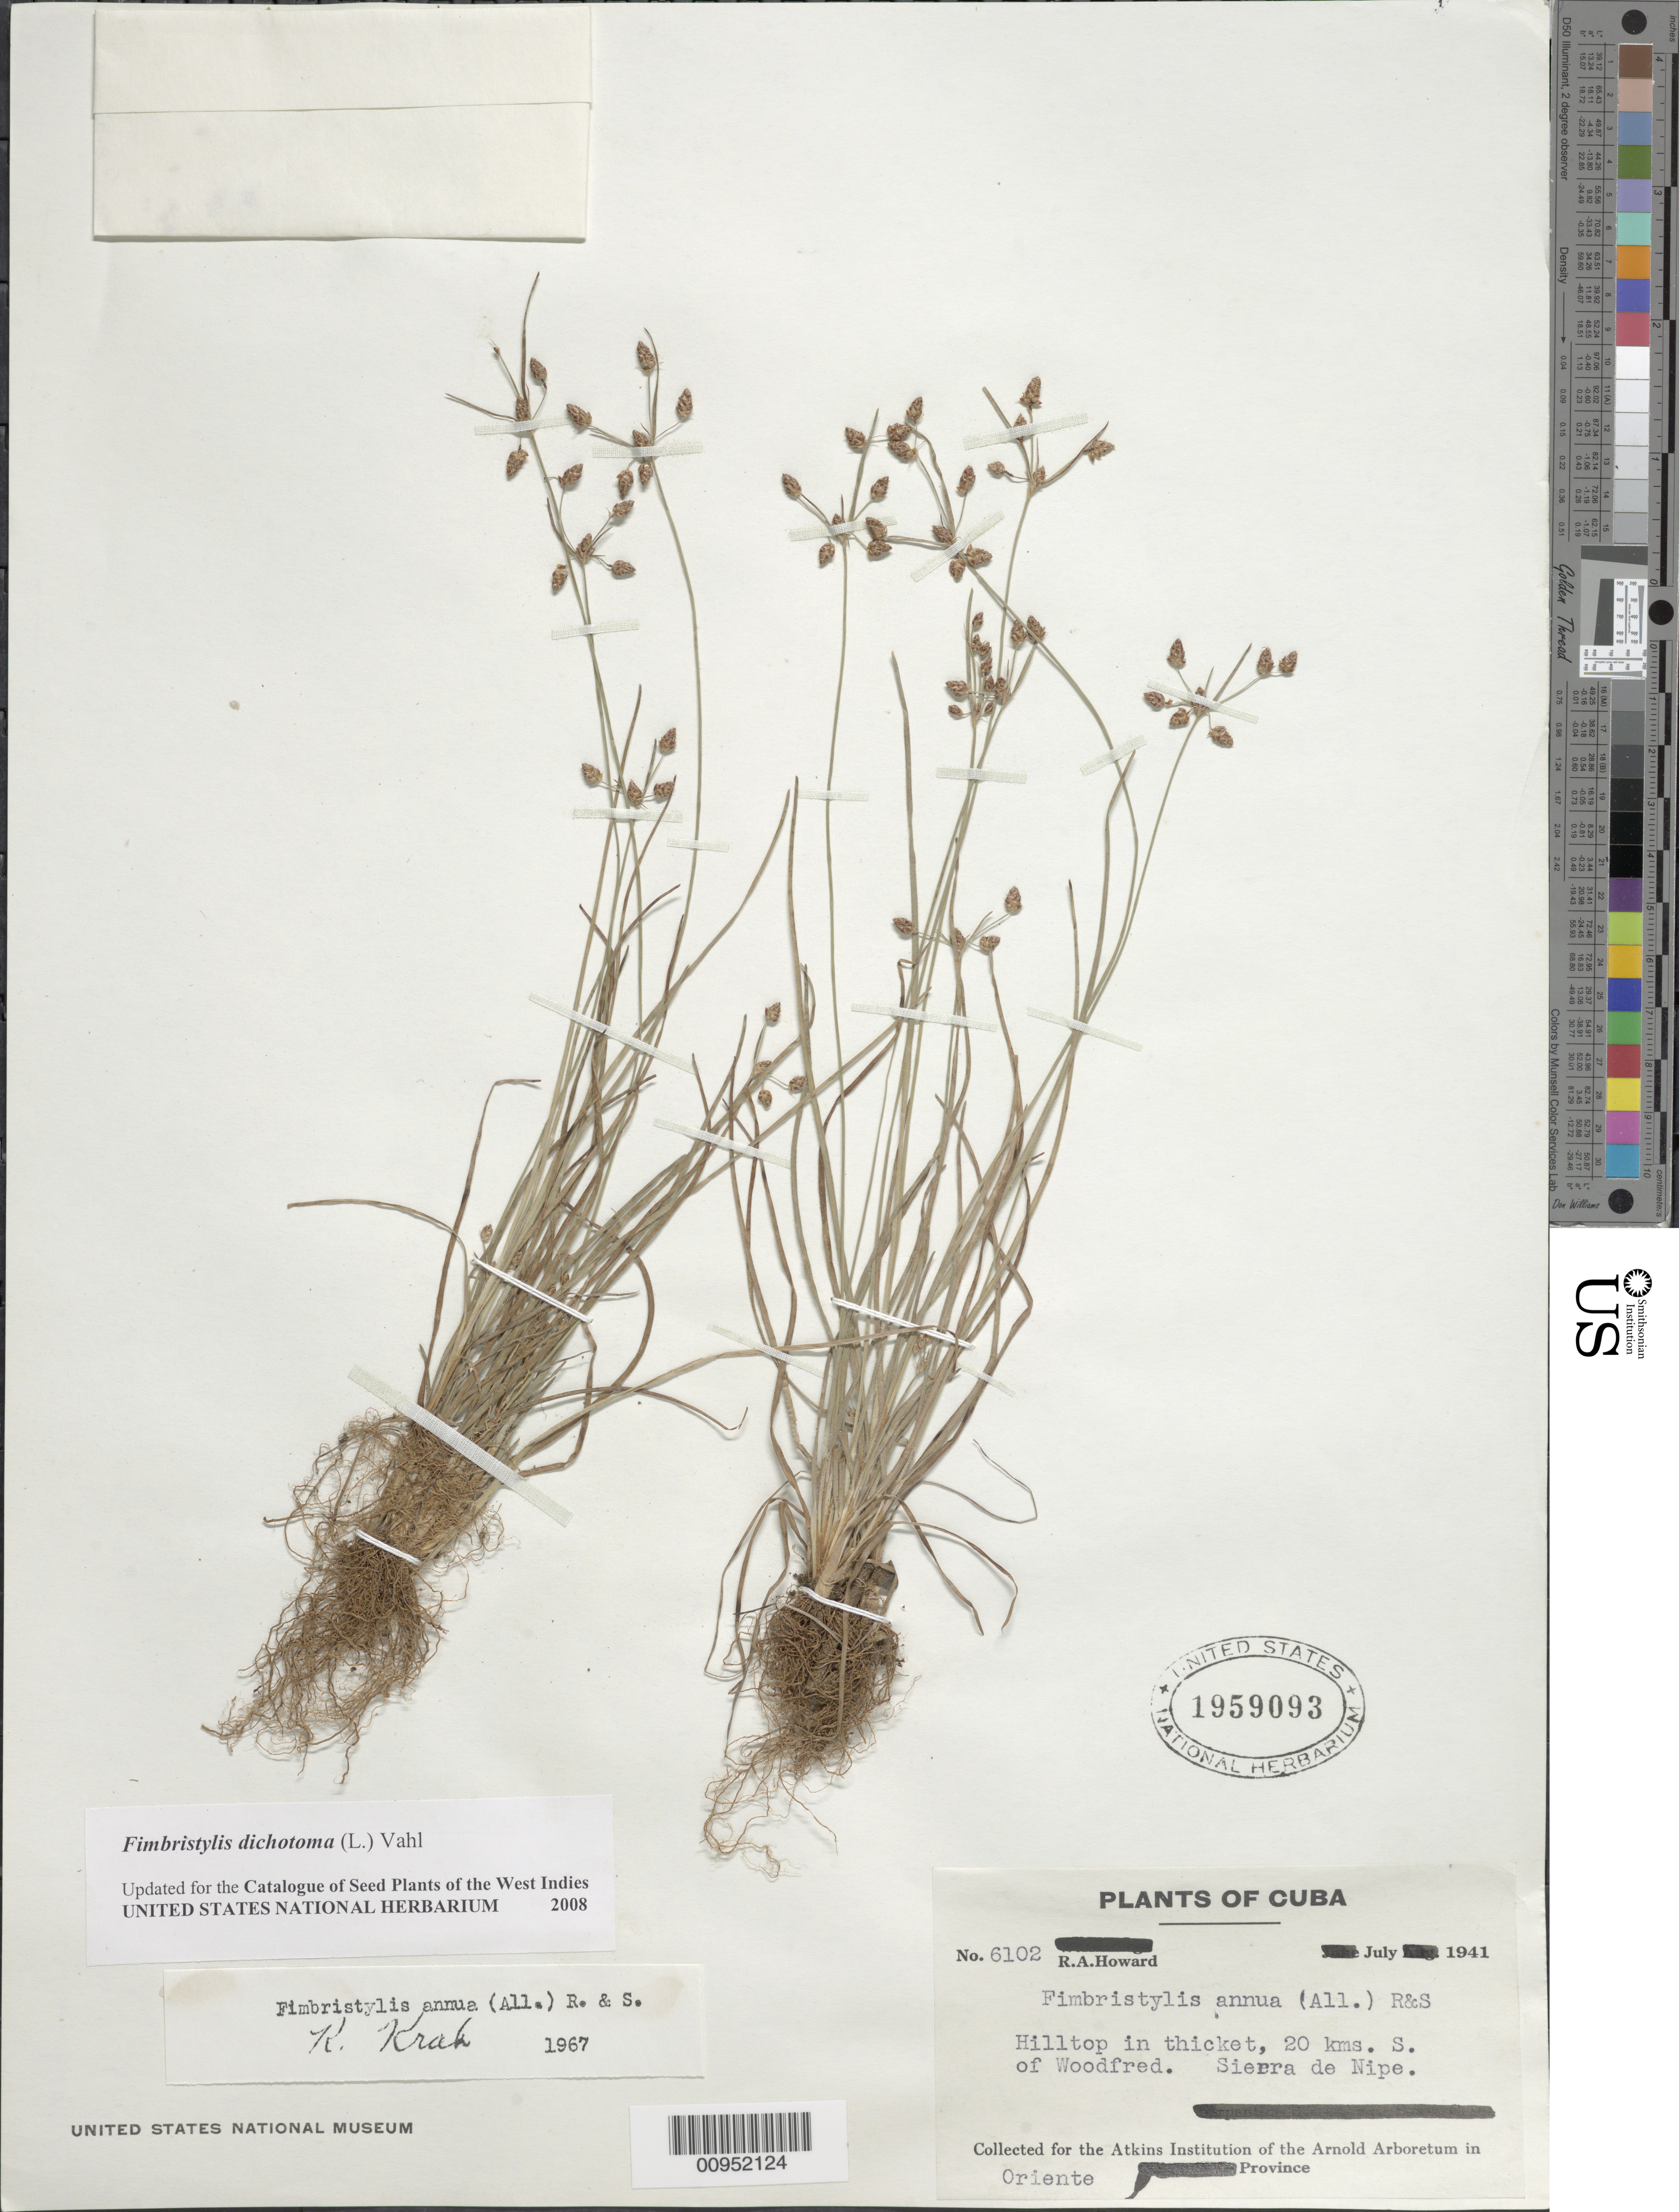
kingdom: Plantae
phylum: Tracheophyta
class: Liliopsida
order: Poales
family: Cyperaceae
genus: Fimbristylis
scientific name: Fimbristylis dichotoma subsp. dichotoma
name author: (L.) Vahl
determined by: Strong, M. T., (US), Smithsonian Institution - National Museum of Natural History (UNITED STATES)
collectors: R. A. Howard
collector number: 6102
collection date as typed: Jul 1941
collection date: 1941-07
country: Cuba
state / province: Holguín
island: Cuba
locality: hilltop, 20 kms S of Woodfred, Sierra de Nipe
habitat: In thicket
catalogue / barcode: US 1959093